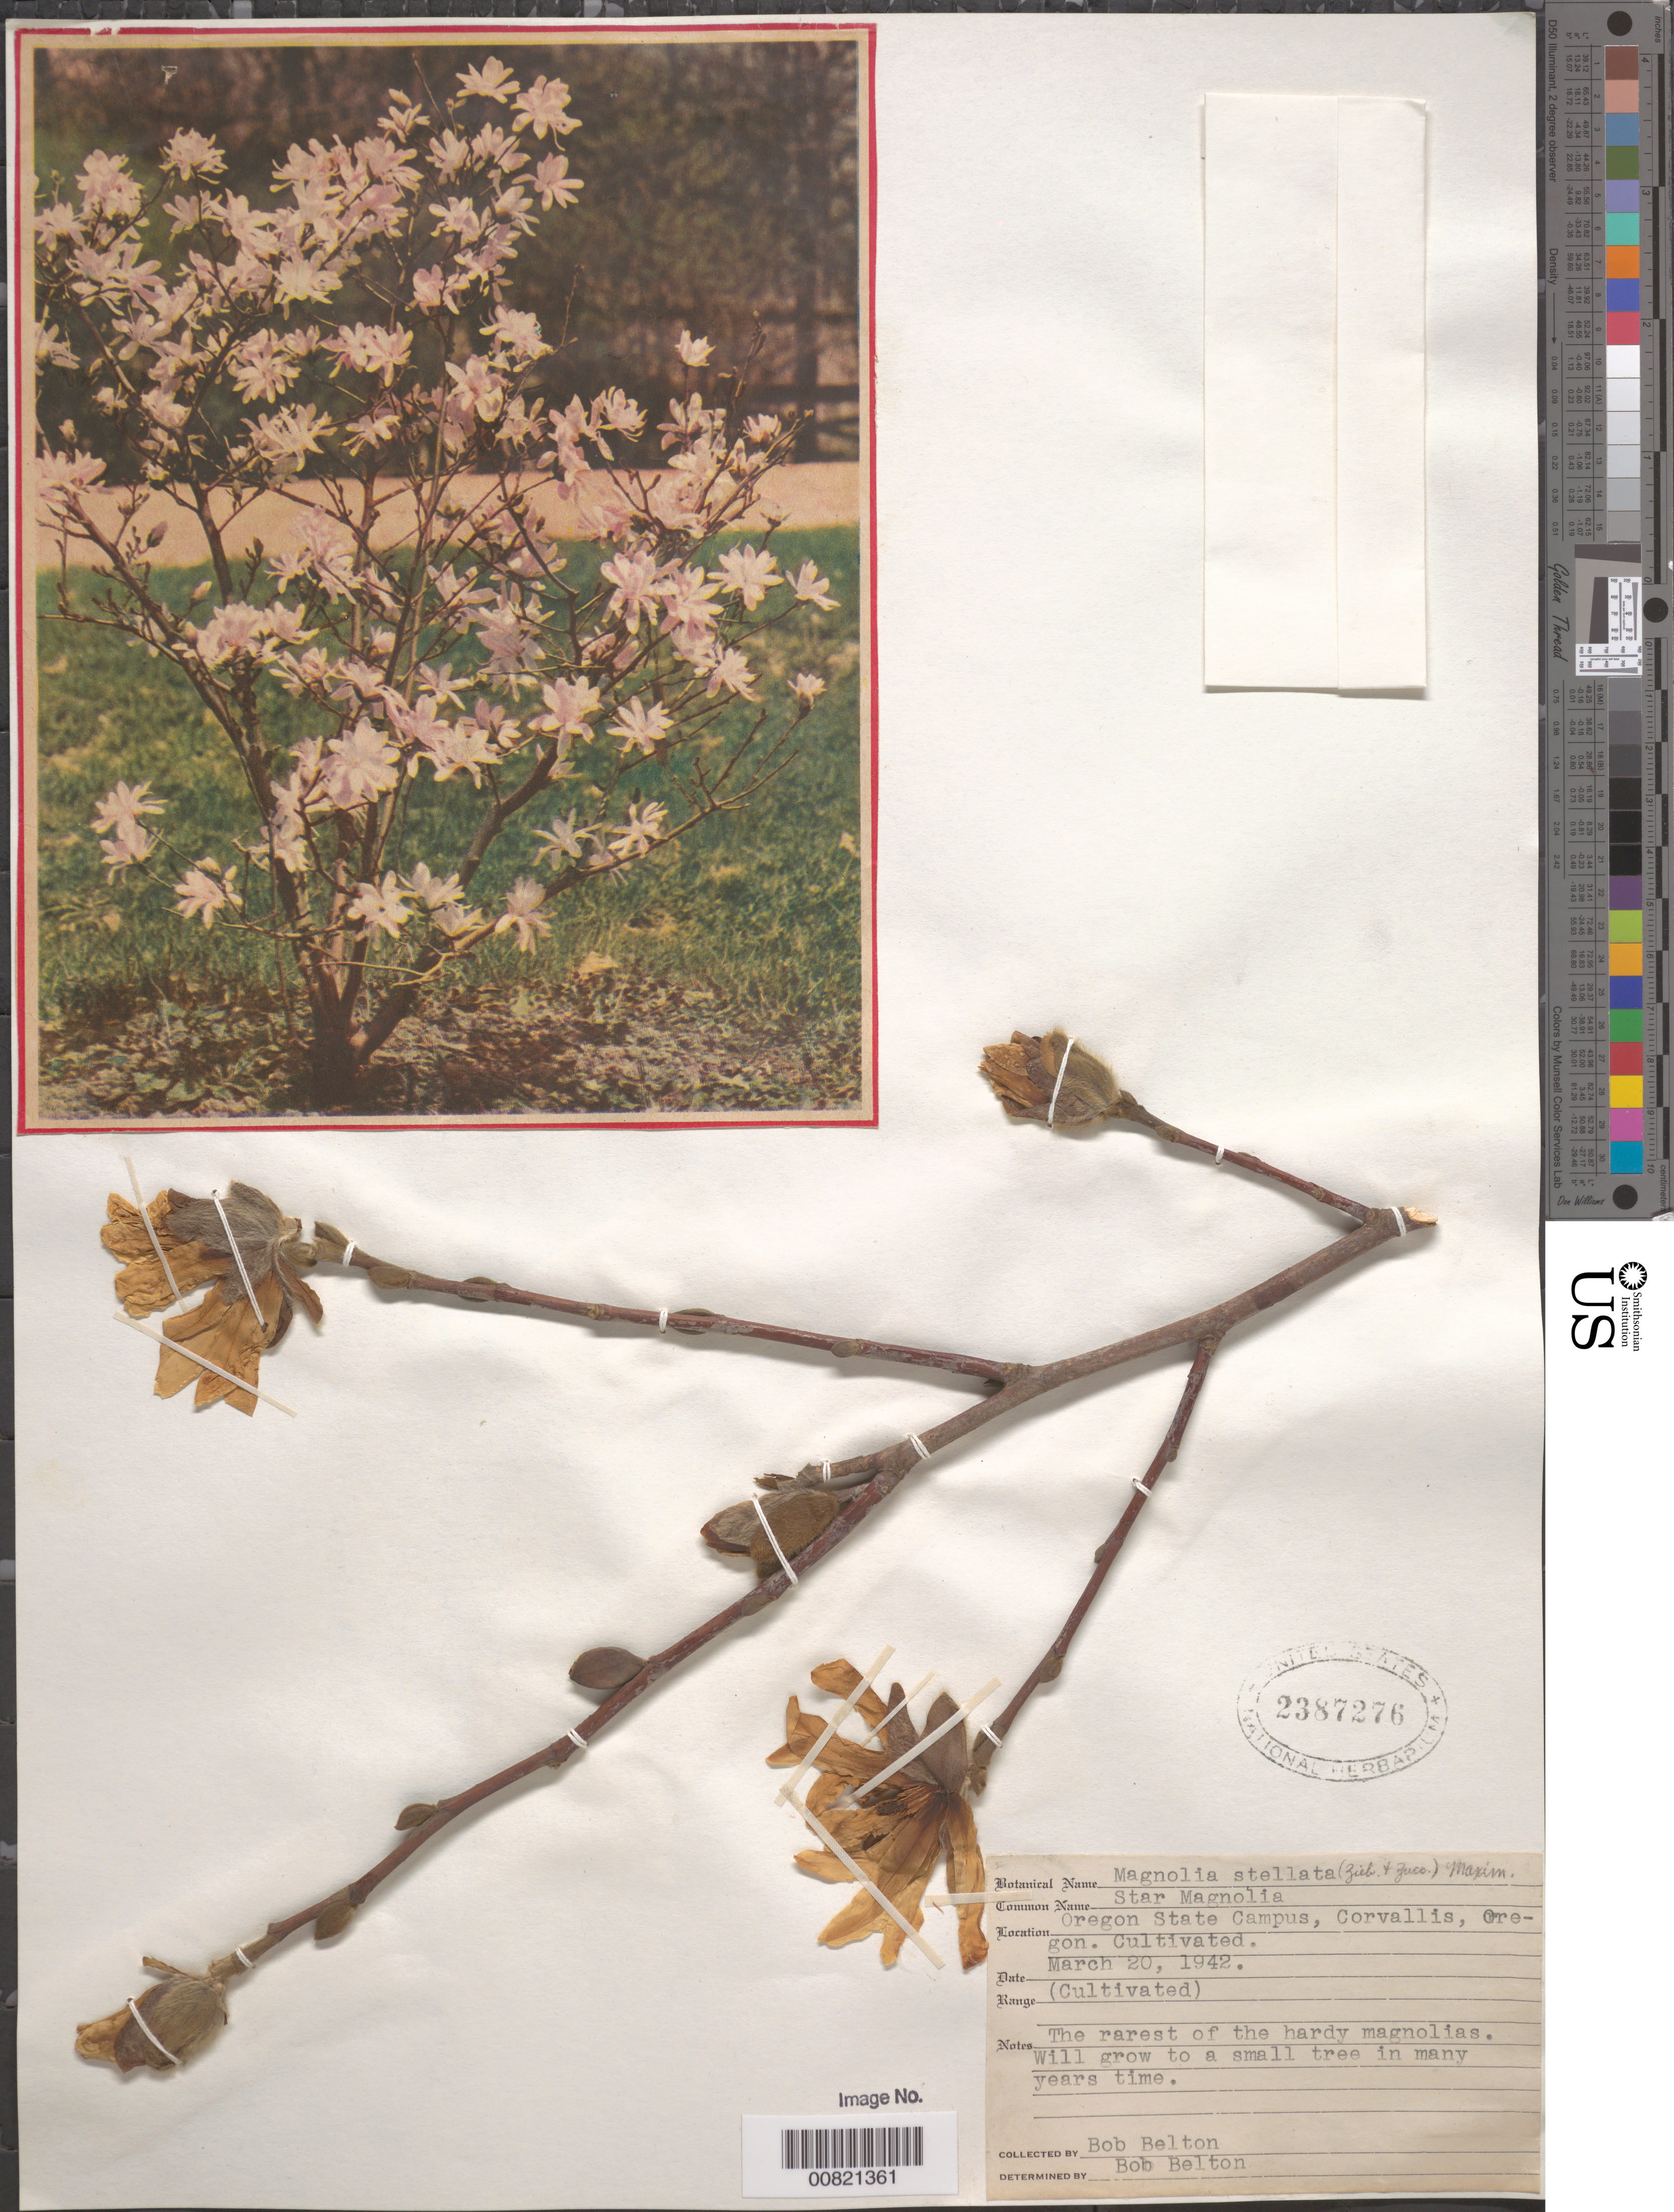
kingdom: Plantae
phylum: Tracheophyta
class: Magnoliopsida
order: Magnoliales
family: Magnoliaceae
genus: Magnolia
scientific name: Magnolia stellata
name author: (Siebold & Zucc.) Maxim.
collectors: R. Belton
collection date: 1942-03-20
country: United States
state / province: Oregon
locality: Campus of Oregon State University, Corvallis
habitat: Cultivated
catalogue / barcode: US 2387276